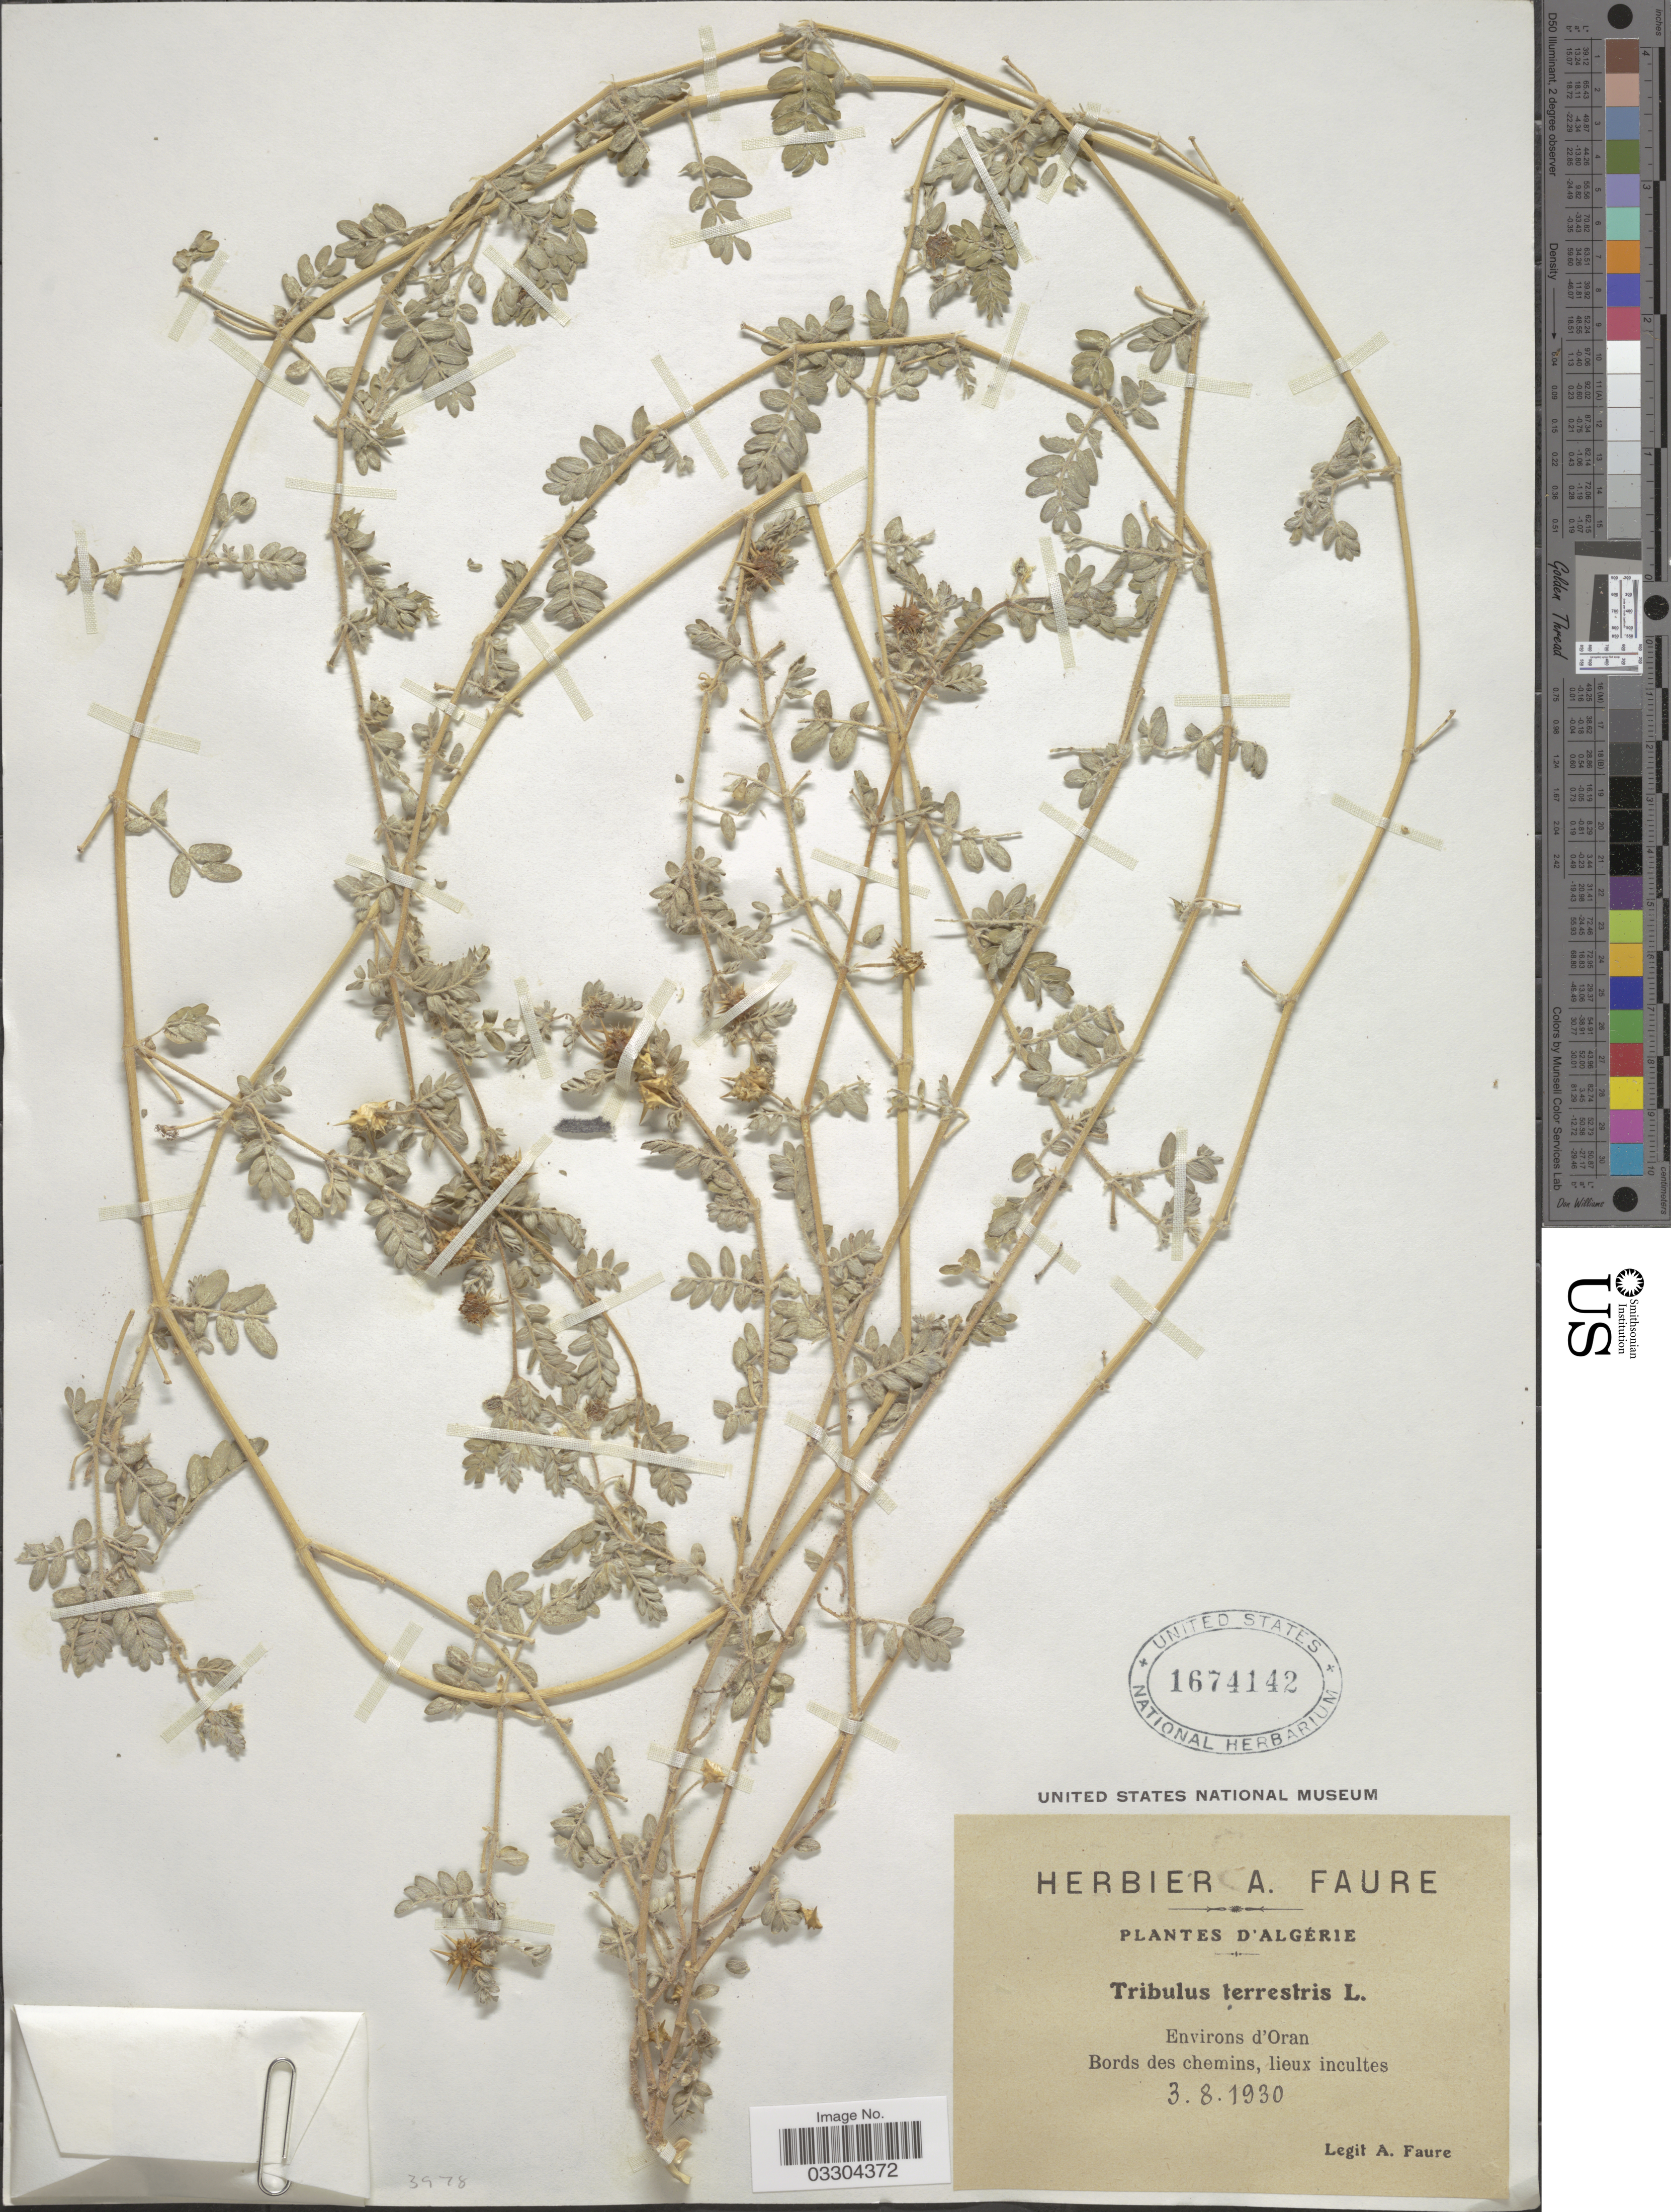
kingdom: Plantae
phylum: Tracheophyta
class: Magnoliopsida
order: Zygophyllales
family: Zygophyllaceae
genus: Tribulus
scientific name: Tribulus terrestris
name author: L.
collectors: A. Faure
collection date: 1930-08-03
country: Algeria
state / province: Oran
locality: Environs d'Oran.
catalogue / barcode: US 1674142